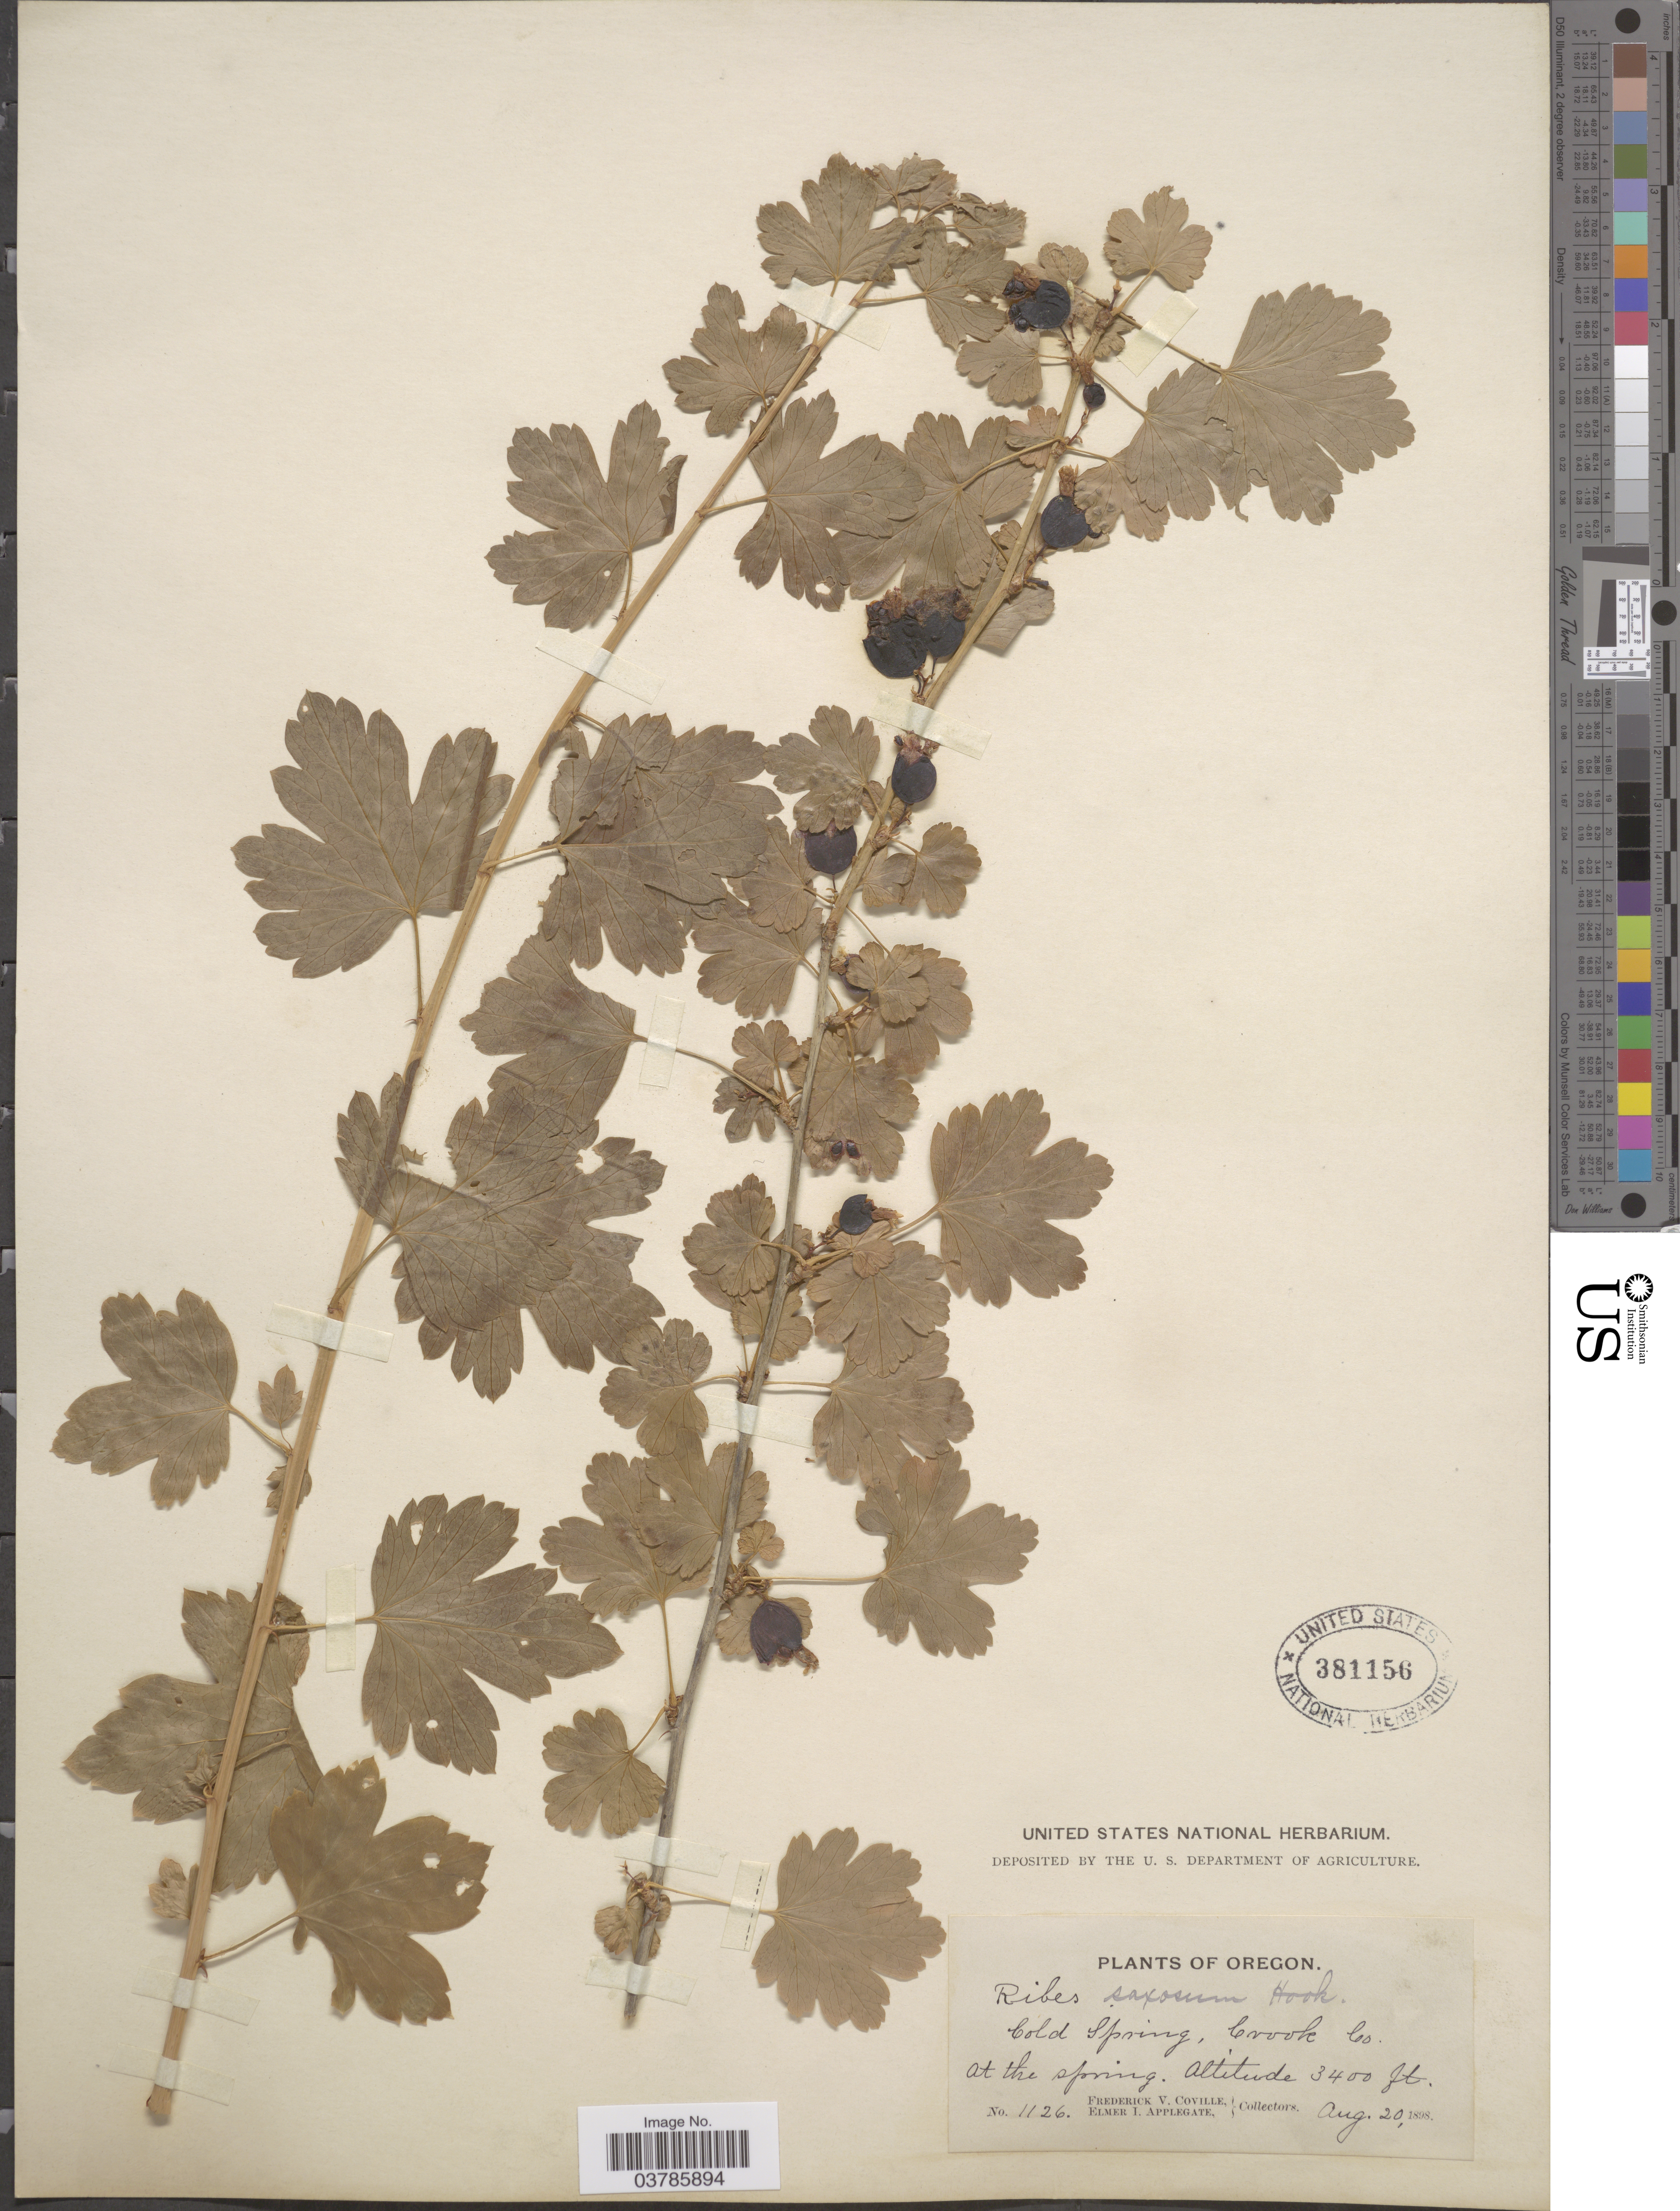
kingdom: Plantae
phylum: Tracheophyta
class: Magnoliopsida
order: Saxifragales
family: Grossulariaceae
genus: Ribes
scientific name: Ribes inerme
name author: Rydb.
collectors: F. V. Coville & E. I. Applegate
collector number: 1126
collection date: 1898-08-20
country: United States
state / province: Oregon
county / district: Crook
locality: Cold Spring, Crook Co. at the spring.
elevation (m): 1036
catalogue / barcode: US 381156